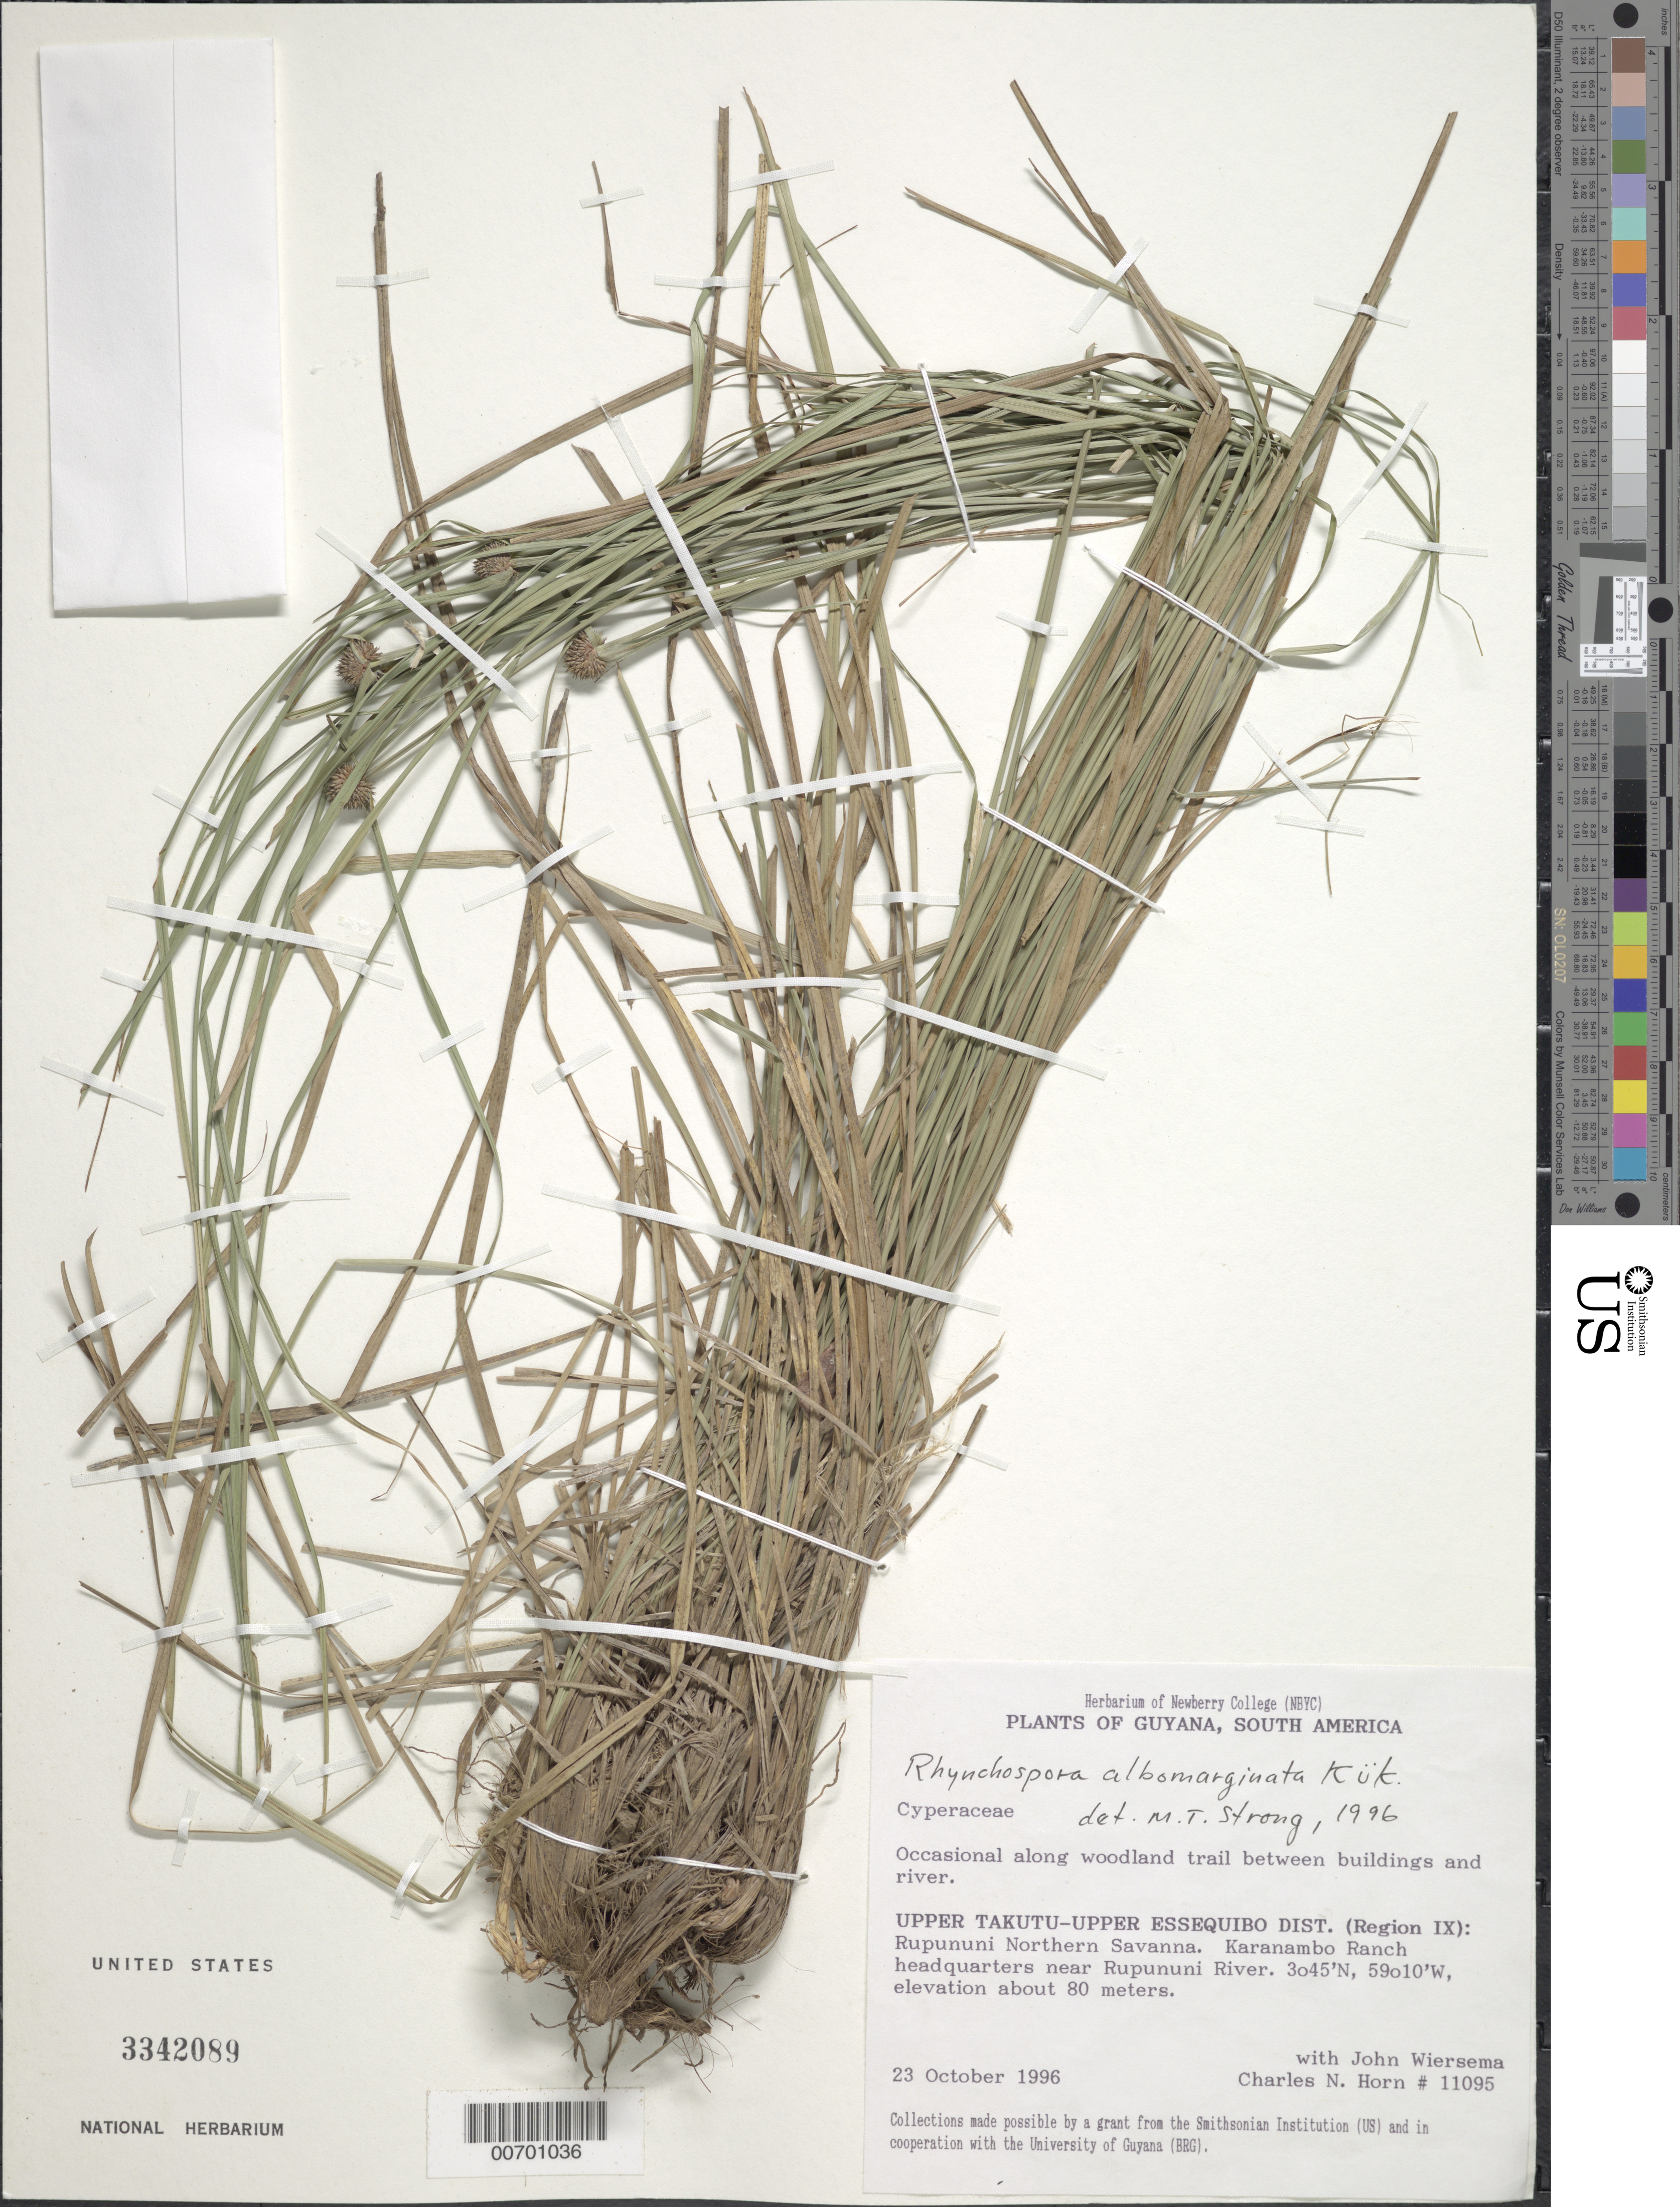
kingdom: Plantae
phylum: Tracheophyta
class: Liliopsida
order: Poales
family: Cyperaceae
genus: Rhynchospora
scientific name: Rhynchospora albomarginata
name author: Kük.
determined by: Strong, M. T., (US), Smithsonian Institution - National Museum of Natural History (UNITED STATES)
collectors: C. N. Horn & J. H. Wiersema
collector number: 11095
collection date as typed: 23-Oct-96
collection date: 1996-10-23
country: Guyana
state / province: U. Takutu-U. Essequibo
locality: Rupununi Northern Savanna, Karanambo Ranch headquarters, near Rupununi R.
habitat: Woodland trail between buildings and river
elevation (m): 80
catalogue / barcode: US 3342089